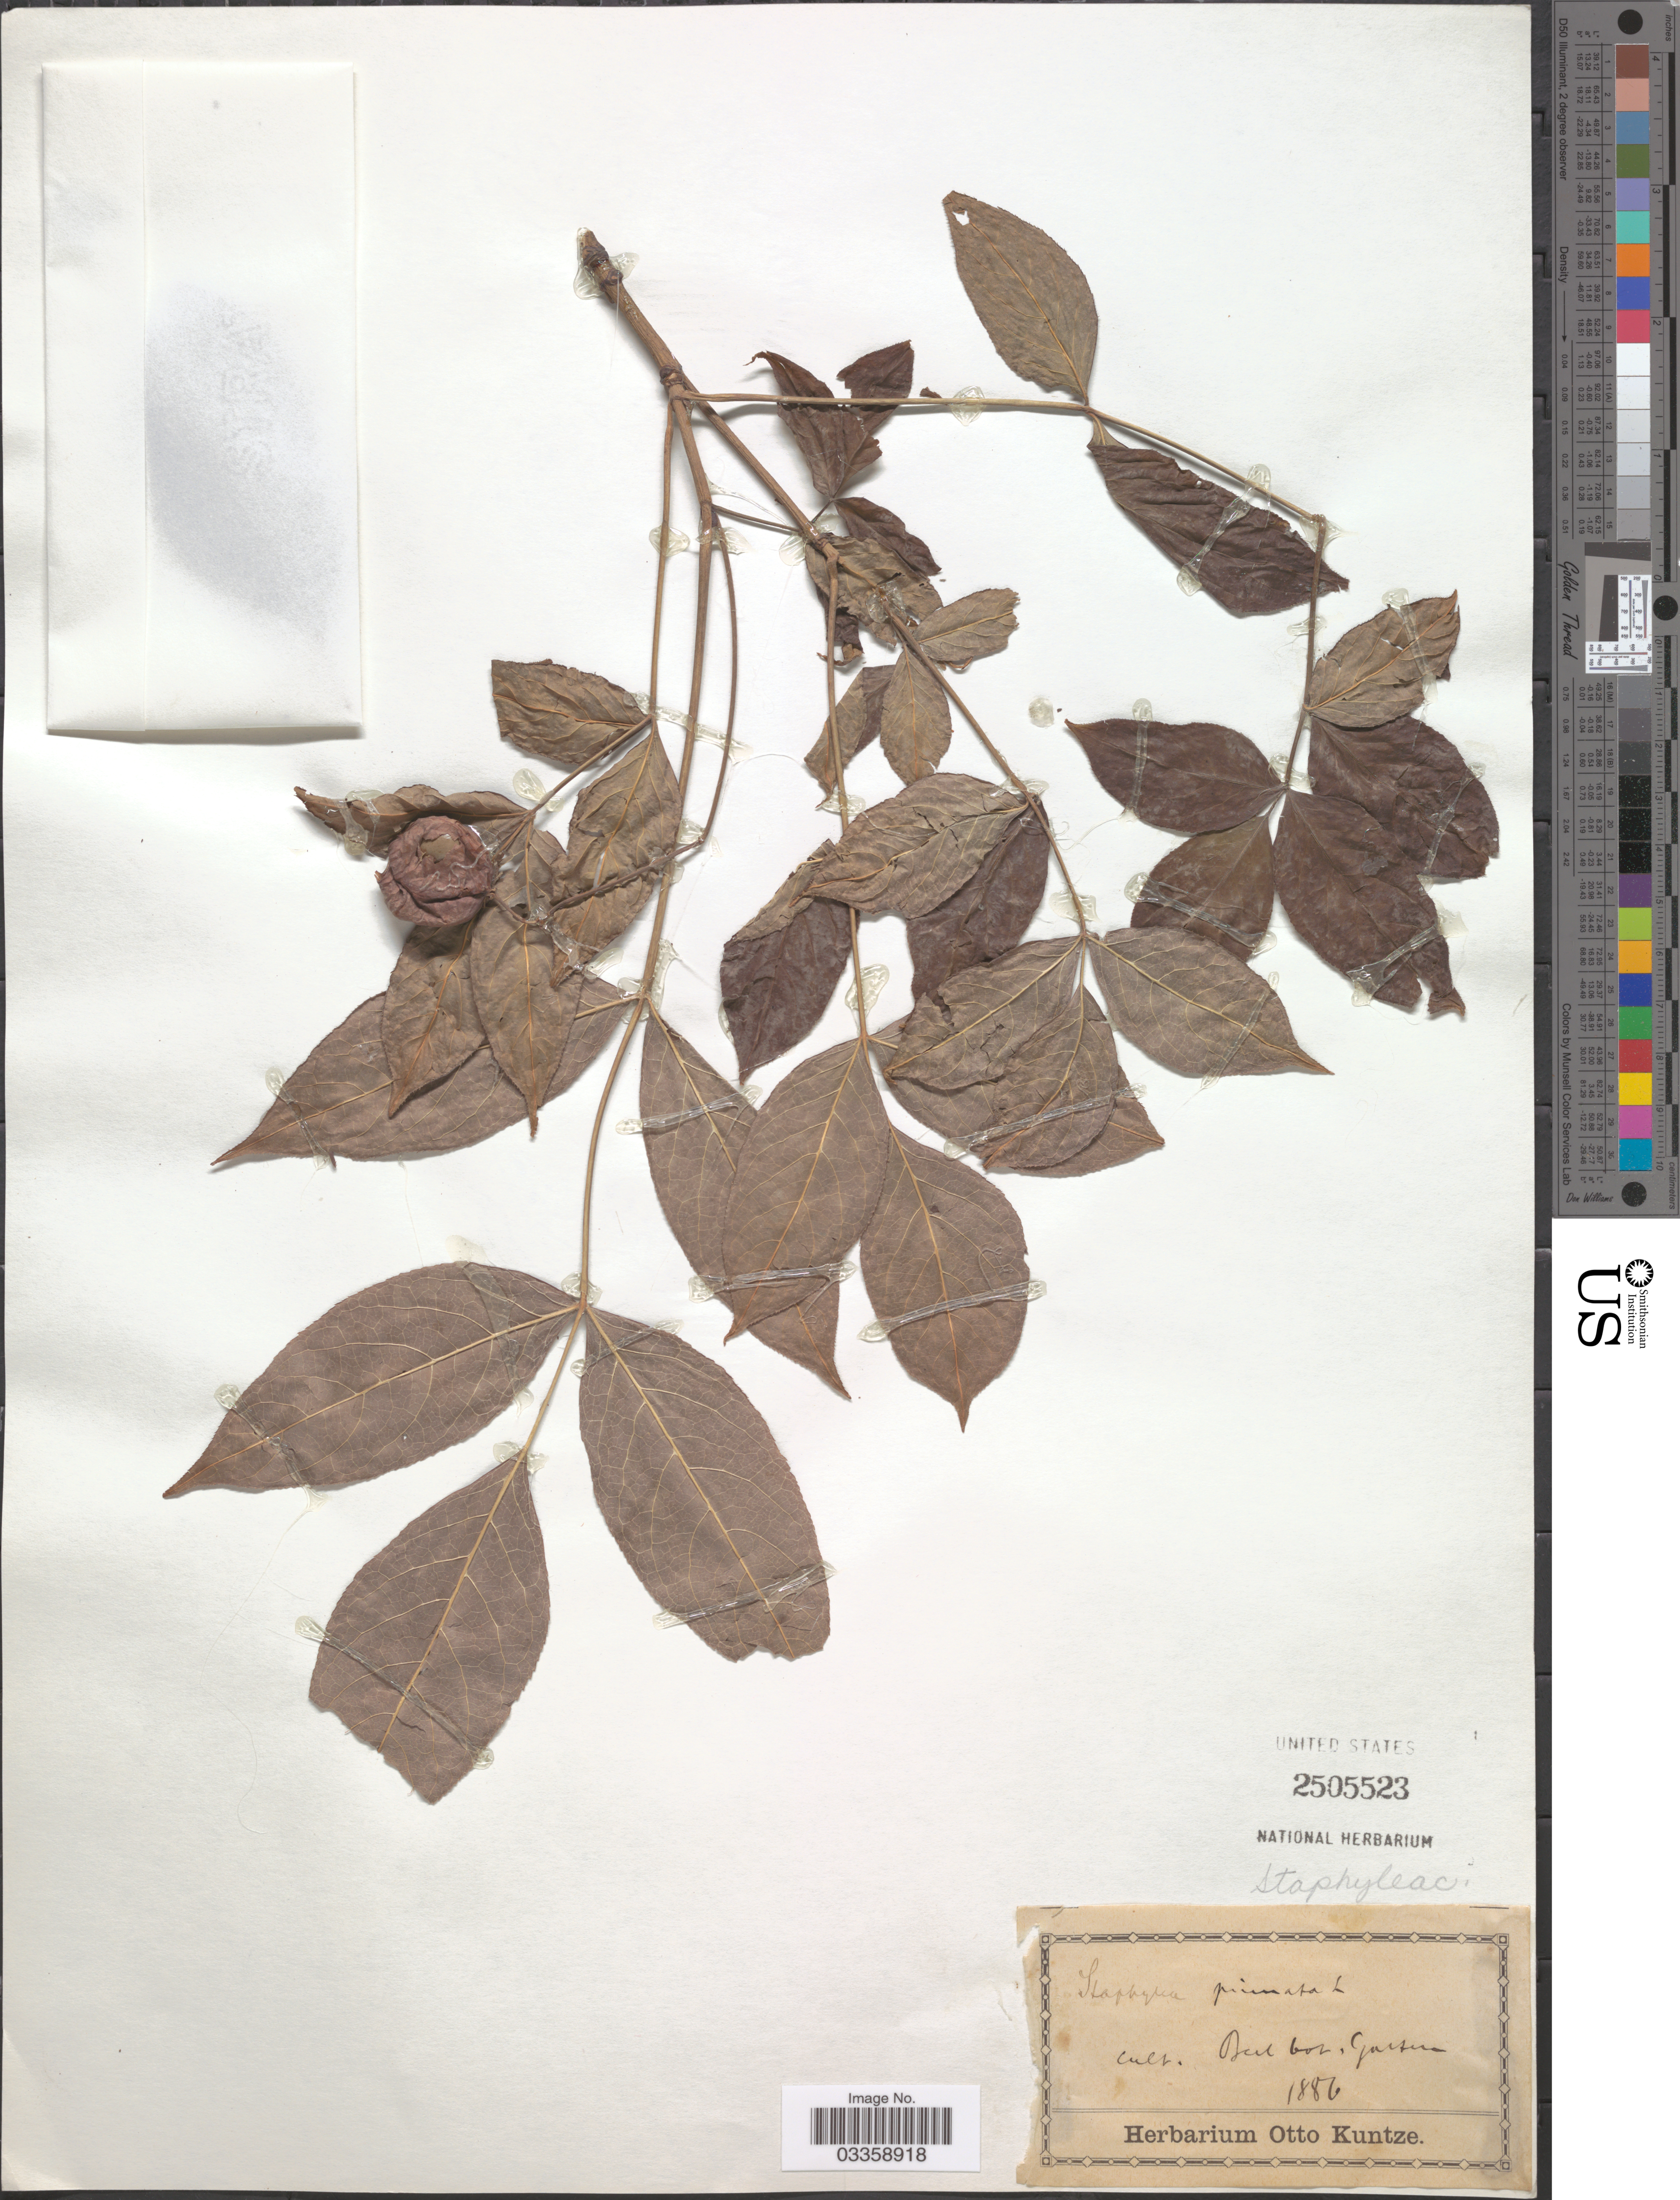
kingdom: Plantae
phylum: Tracheophyta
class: Magnoliopsida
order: Crossosomatales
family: Staphyleaceae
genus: Staphylea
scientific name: Staphylea pinnata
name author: L.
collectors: ex herb. Otto Kuntze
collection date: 1886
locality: Hort. bot. Garten.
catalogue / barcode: US 2505523